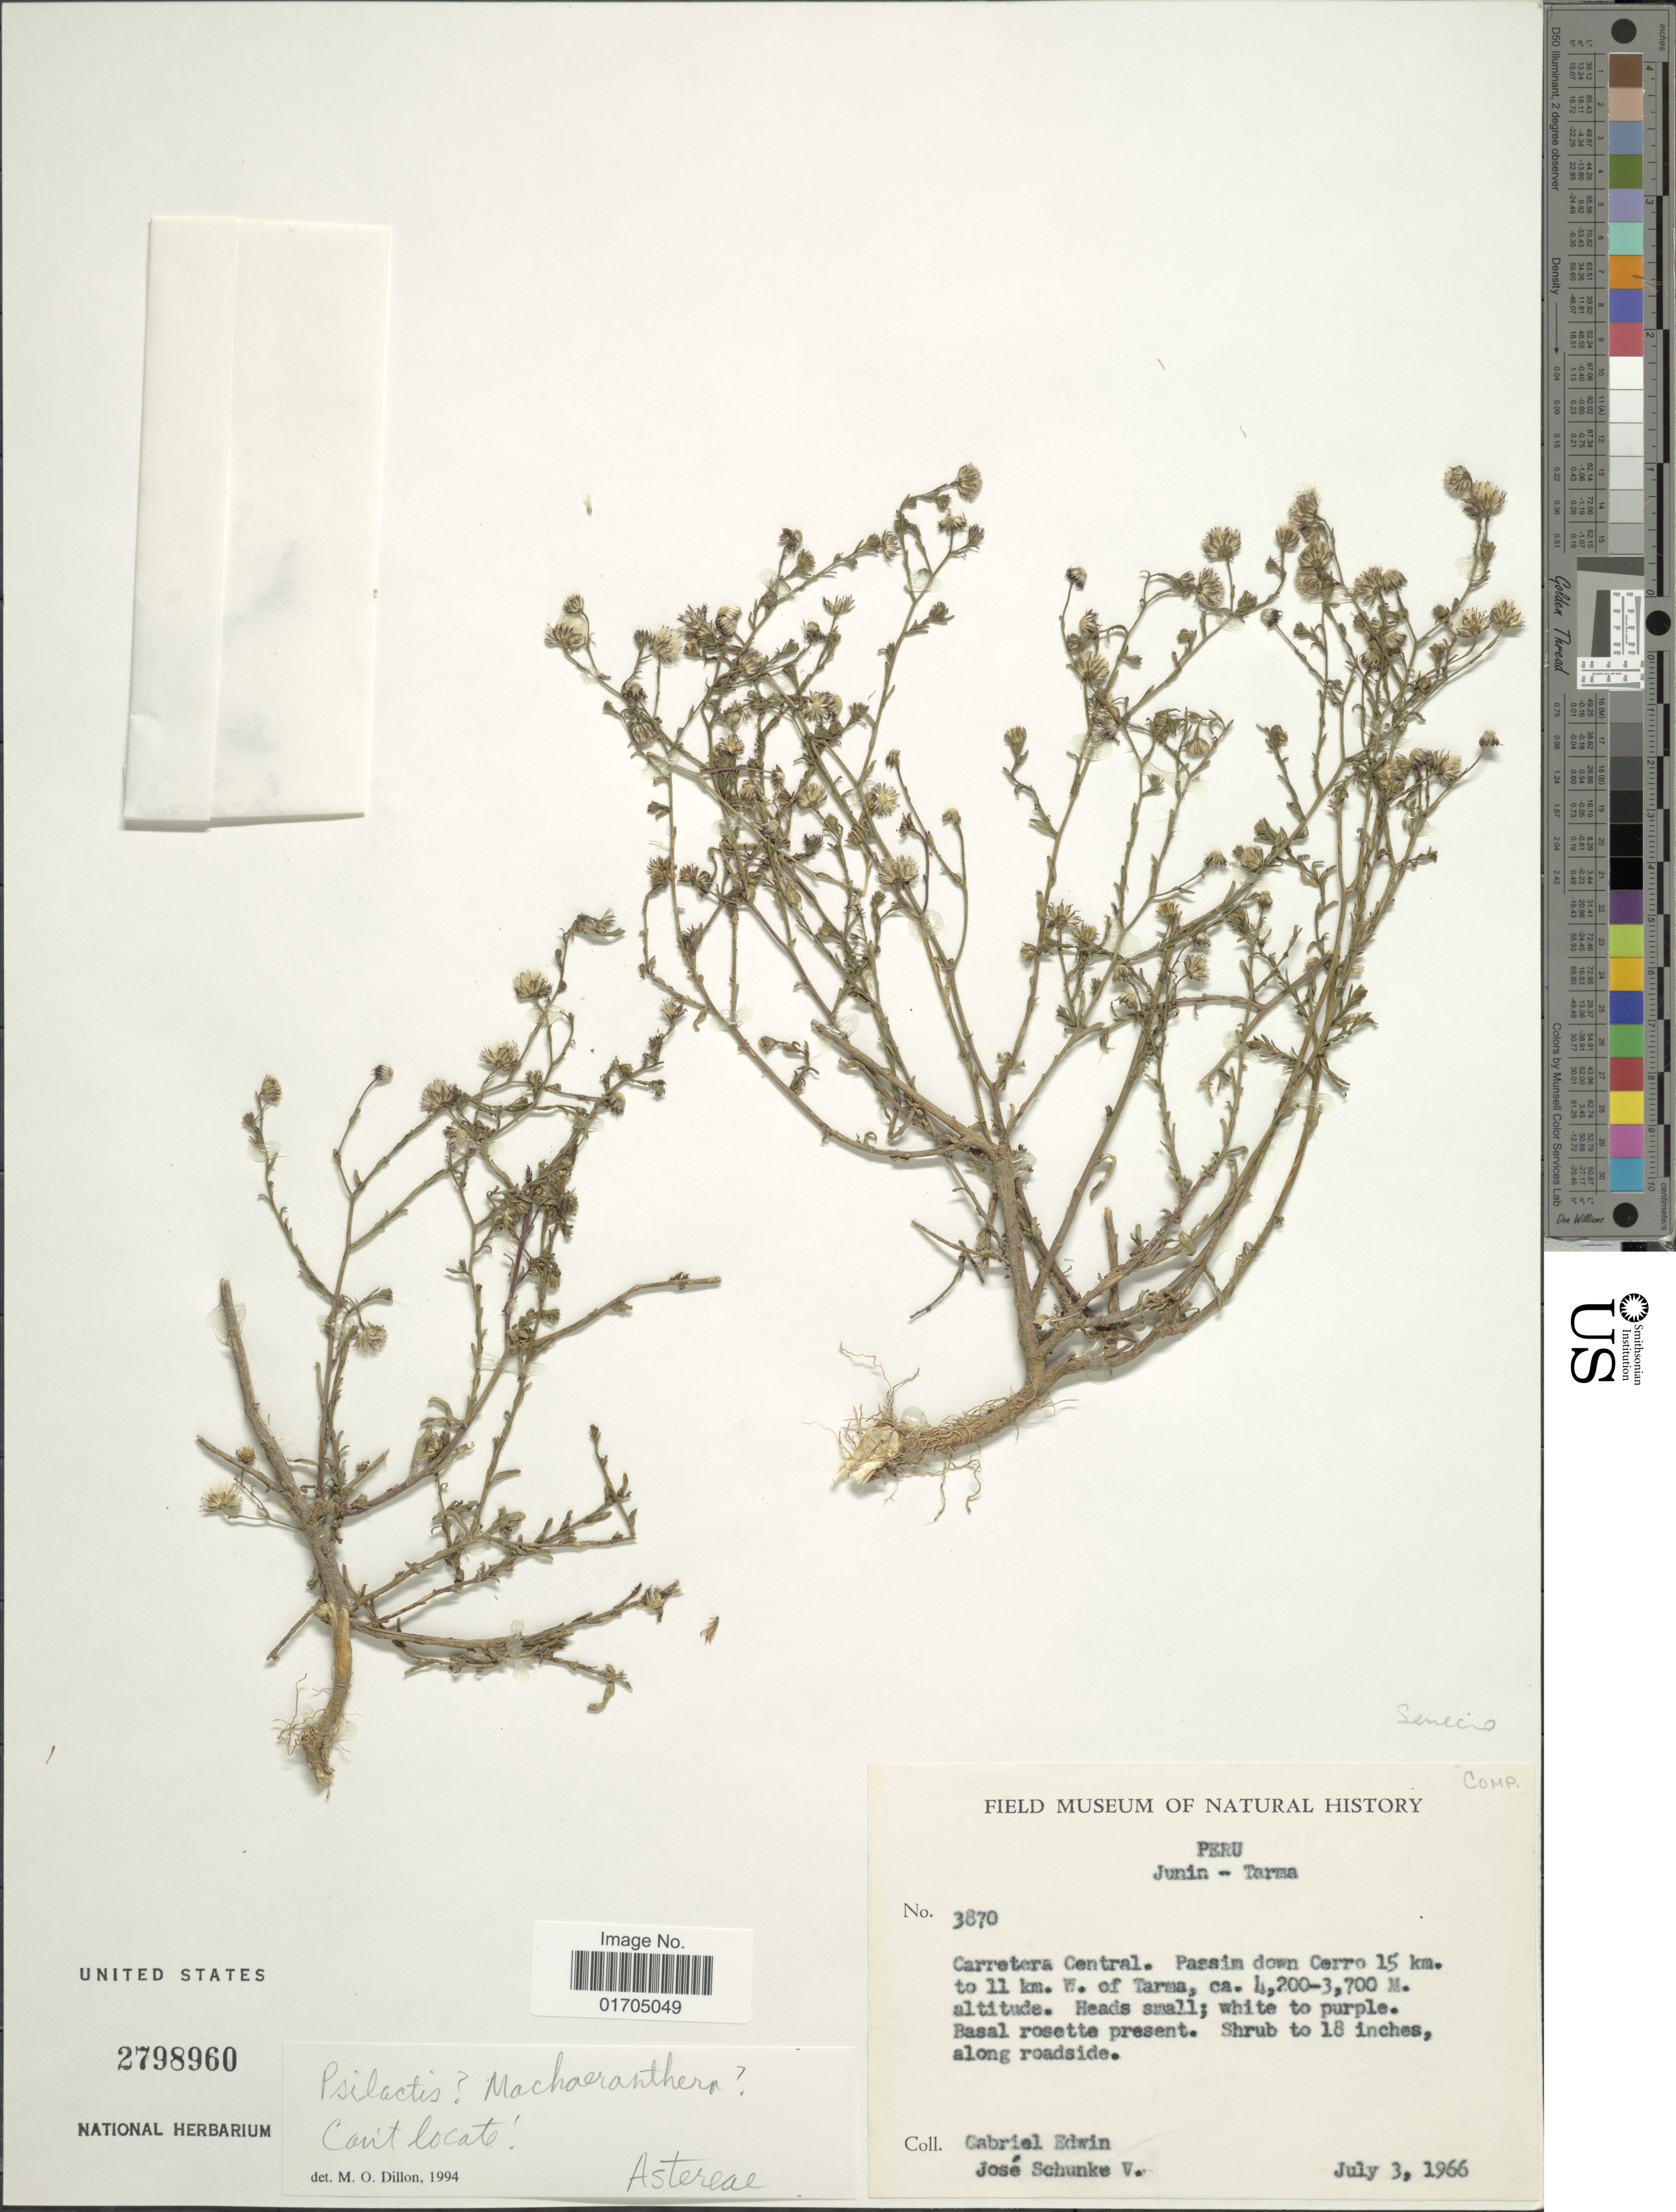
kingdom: Plantae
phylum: Tracheophyta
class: Magnoliopsida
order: Asterales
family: Asteraceae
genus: Symphyotrichum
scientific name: Symphyotrichum subulatum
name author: (Michx.) G.L. Nesom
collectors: G. Edwin & J. Schunke Vigo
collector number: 3870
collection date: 1966-07-03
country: Peru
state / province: Junín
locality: Tarma, Carretera Central. Passim down Cerro 15 km. to 11 km. W. of Tarma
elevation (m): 3700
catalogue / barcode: US 2798960